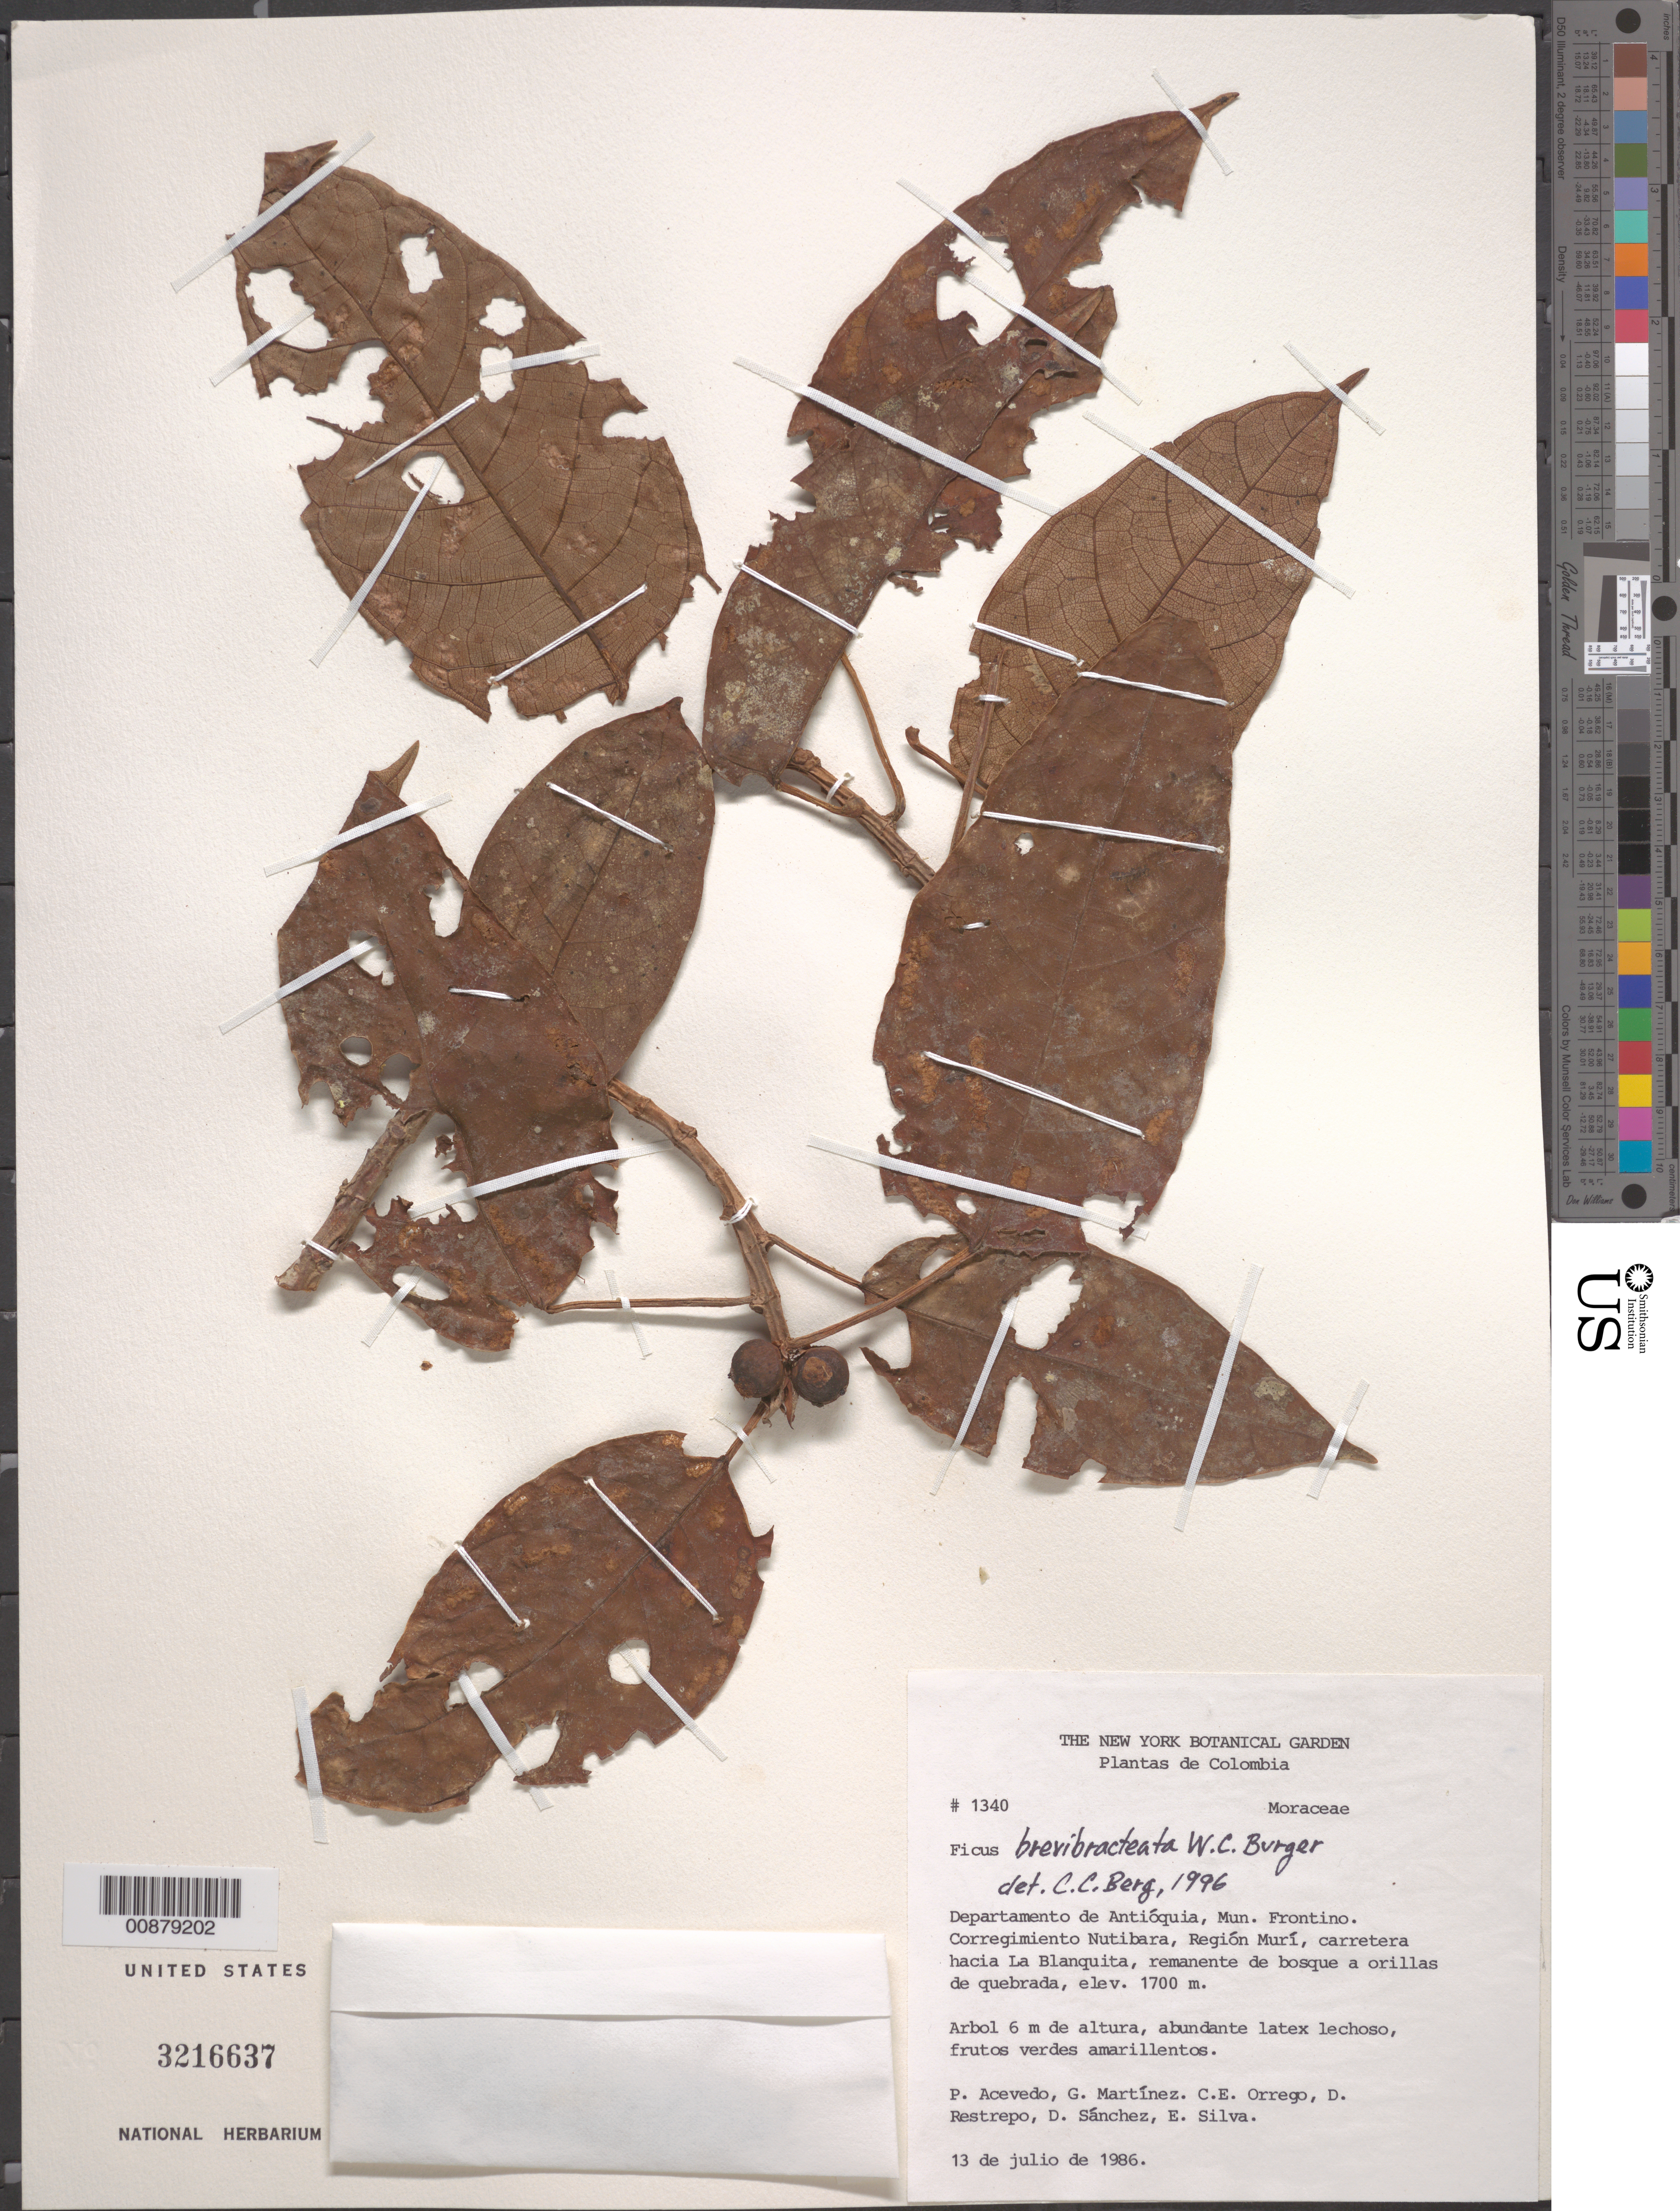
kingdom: Plantae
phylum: Tracheophyta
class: Magnoliopsida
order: Rosales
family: Moraceae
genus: Ficus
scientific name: Ficus brevibracteata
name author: W.C. Burger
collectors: P. Acevedo-Rodr., G. Martínez, C. Orrego, D. Restrepo & et al.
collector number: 1340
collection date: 1986-07-13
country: Colombia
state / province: Antioquia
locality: Departamento de Antióquia, Mun. Frontino. Corregimiento Nutibara, Región Murí, carretera hacia La Blanquita.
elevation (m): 1700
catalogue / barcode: US 3216637